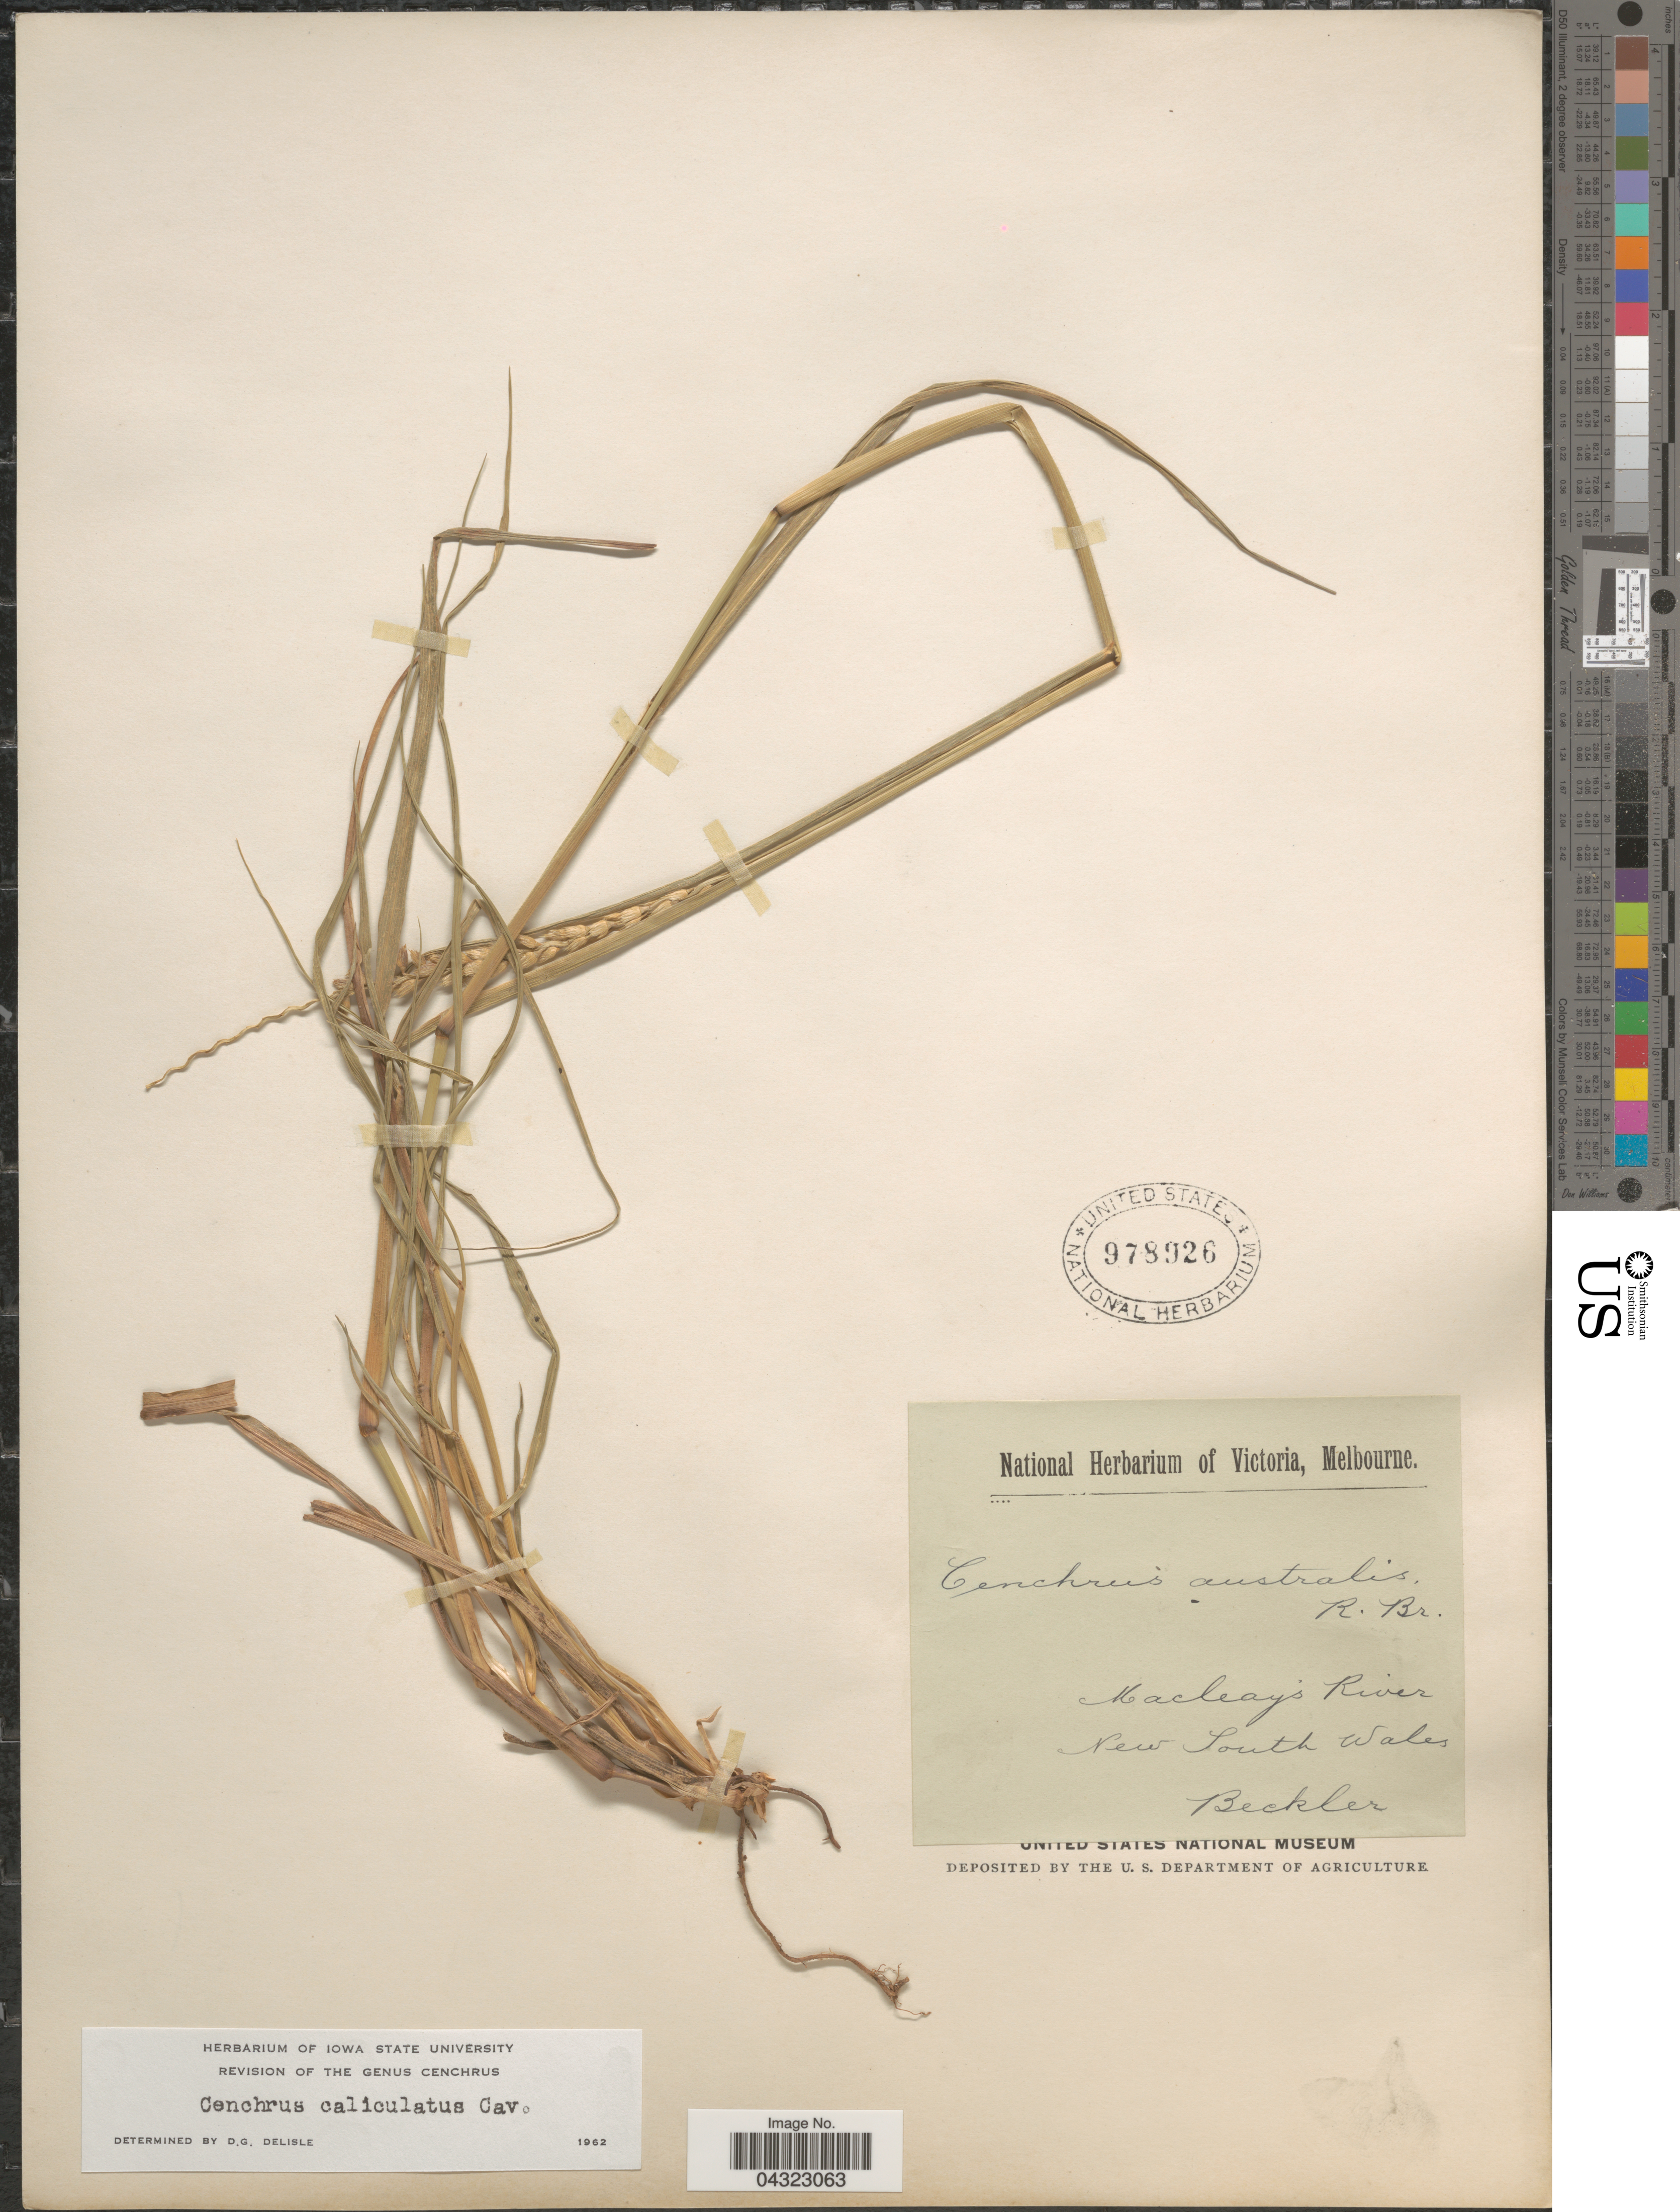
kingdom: Plantae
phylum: Tracheophyta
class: Liliopsida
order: Poales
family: Poaceae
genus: Cenchrus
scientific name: Cenchrus caliculatus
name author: Cav.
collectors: Beckler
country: Australia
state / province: New South Wales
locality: Macleays River.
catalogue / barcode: US 978926